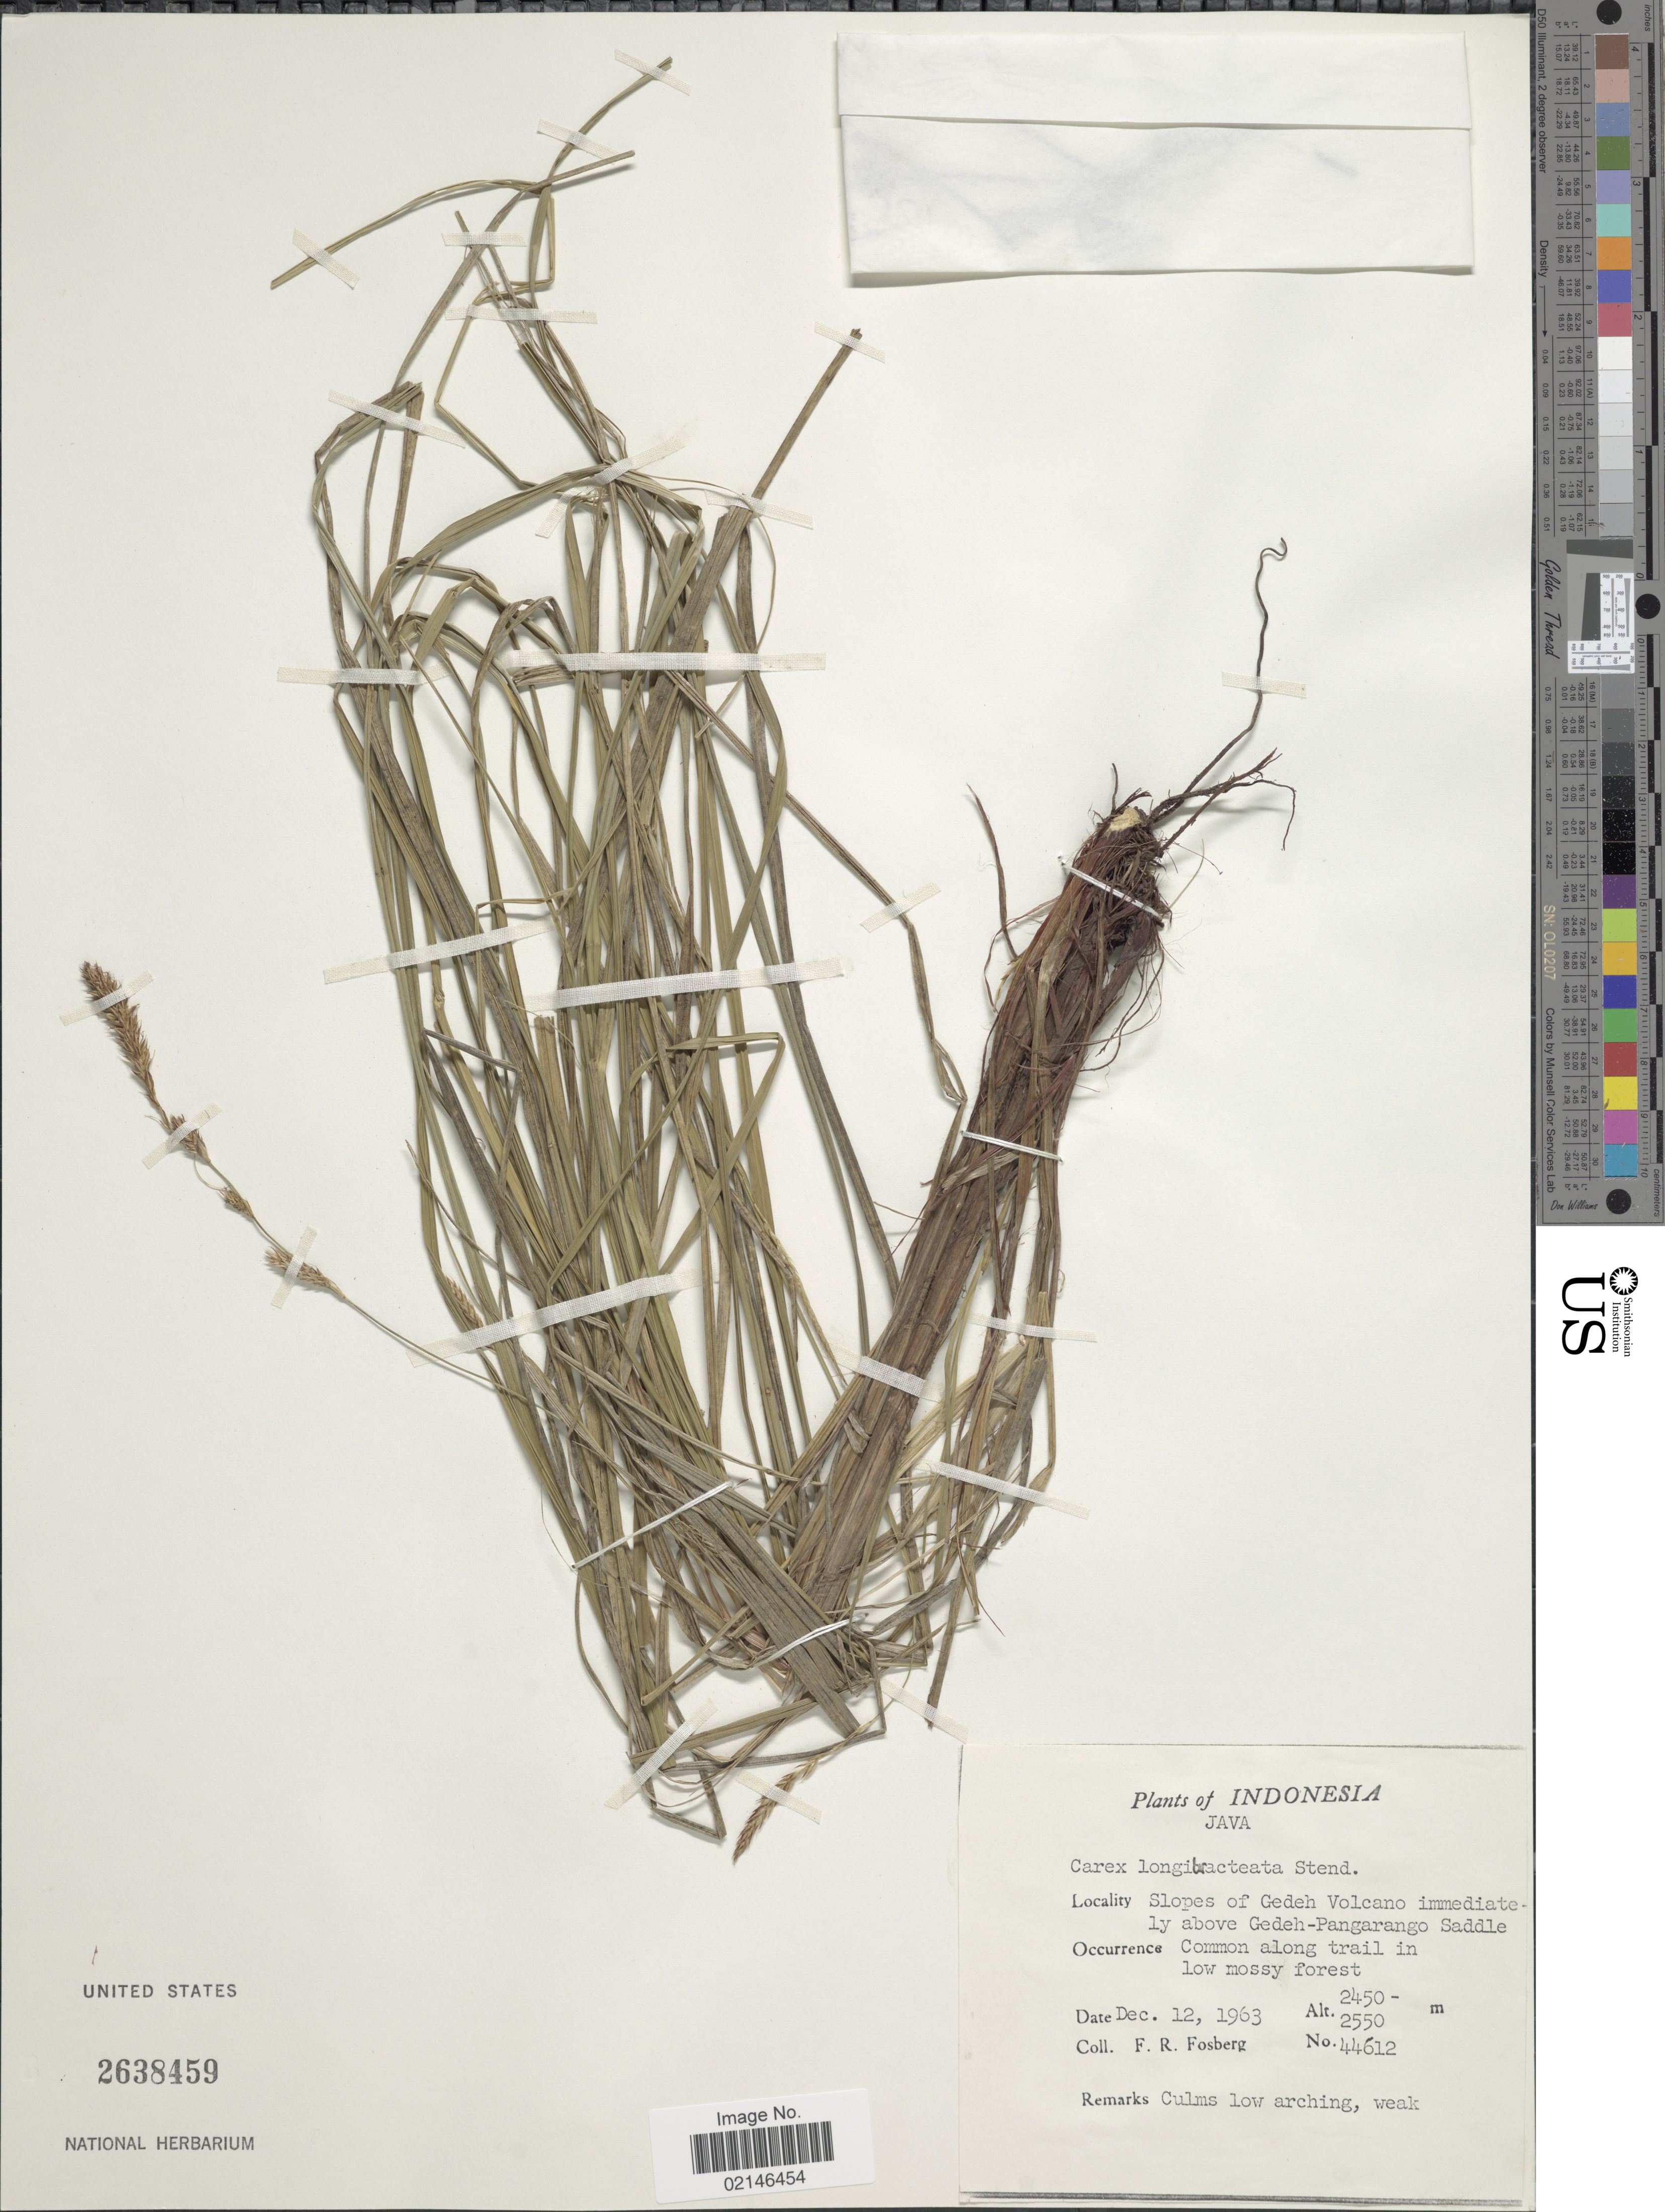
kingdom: Plantae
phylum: Tracheophyta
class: Liliopsida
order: Poales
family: Cyperaceae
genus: Carex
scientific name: Carex sp.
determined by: Strong, Mark T., (BOT), Smithsonian Institution - National Museum of Natural History (UNITED STATES)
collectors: F. R. Fosberg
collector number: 44612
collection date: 1963-12-12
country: Indonesia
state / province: Java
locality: Slopes of Gedeh Volcano immediately above Gedeh-Pangarango Saddle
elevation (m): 2450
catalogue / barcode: US 2638459